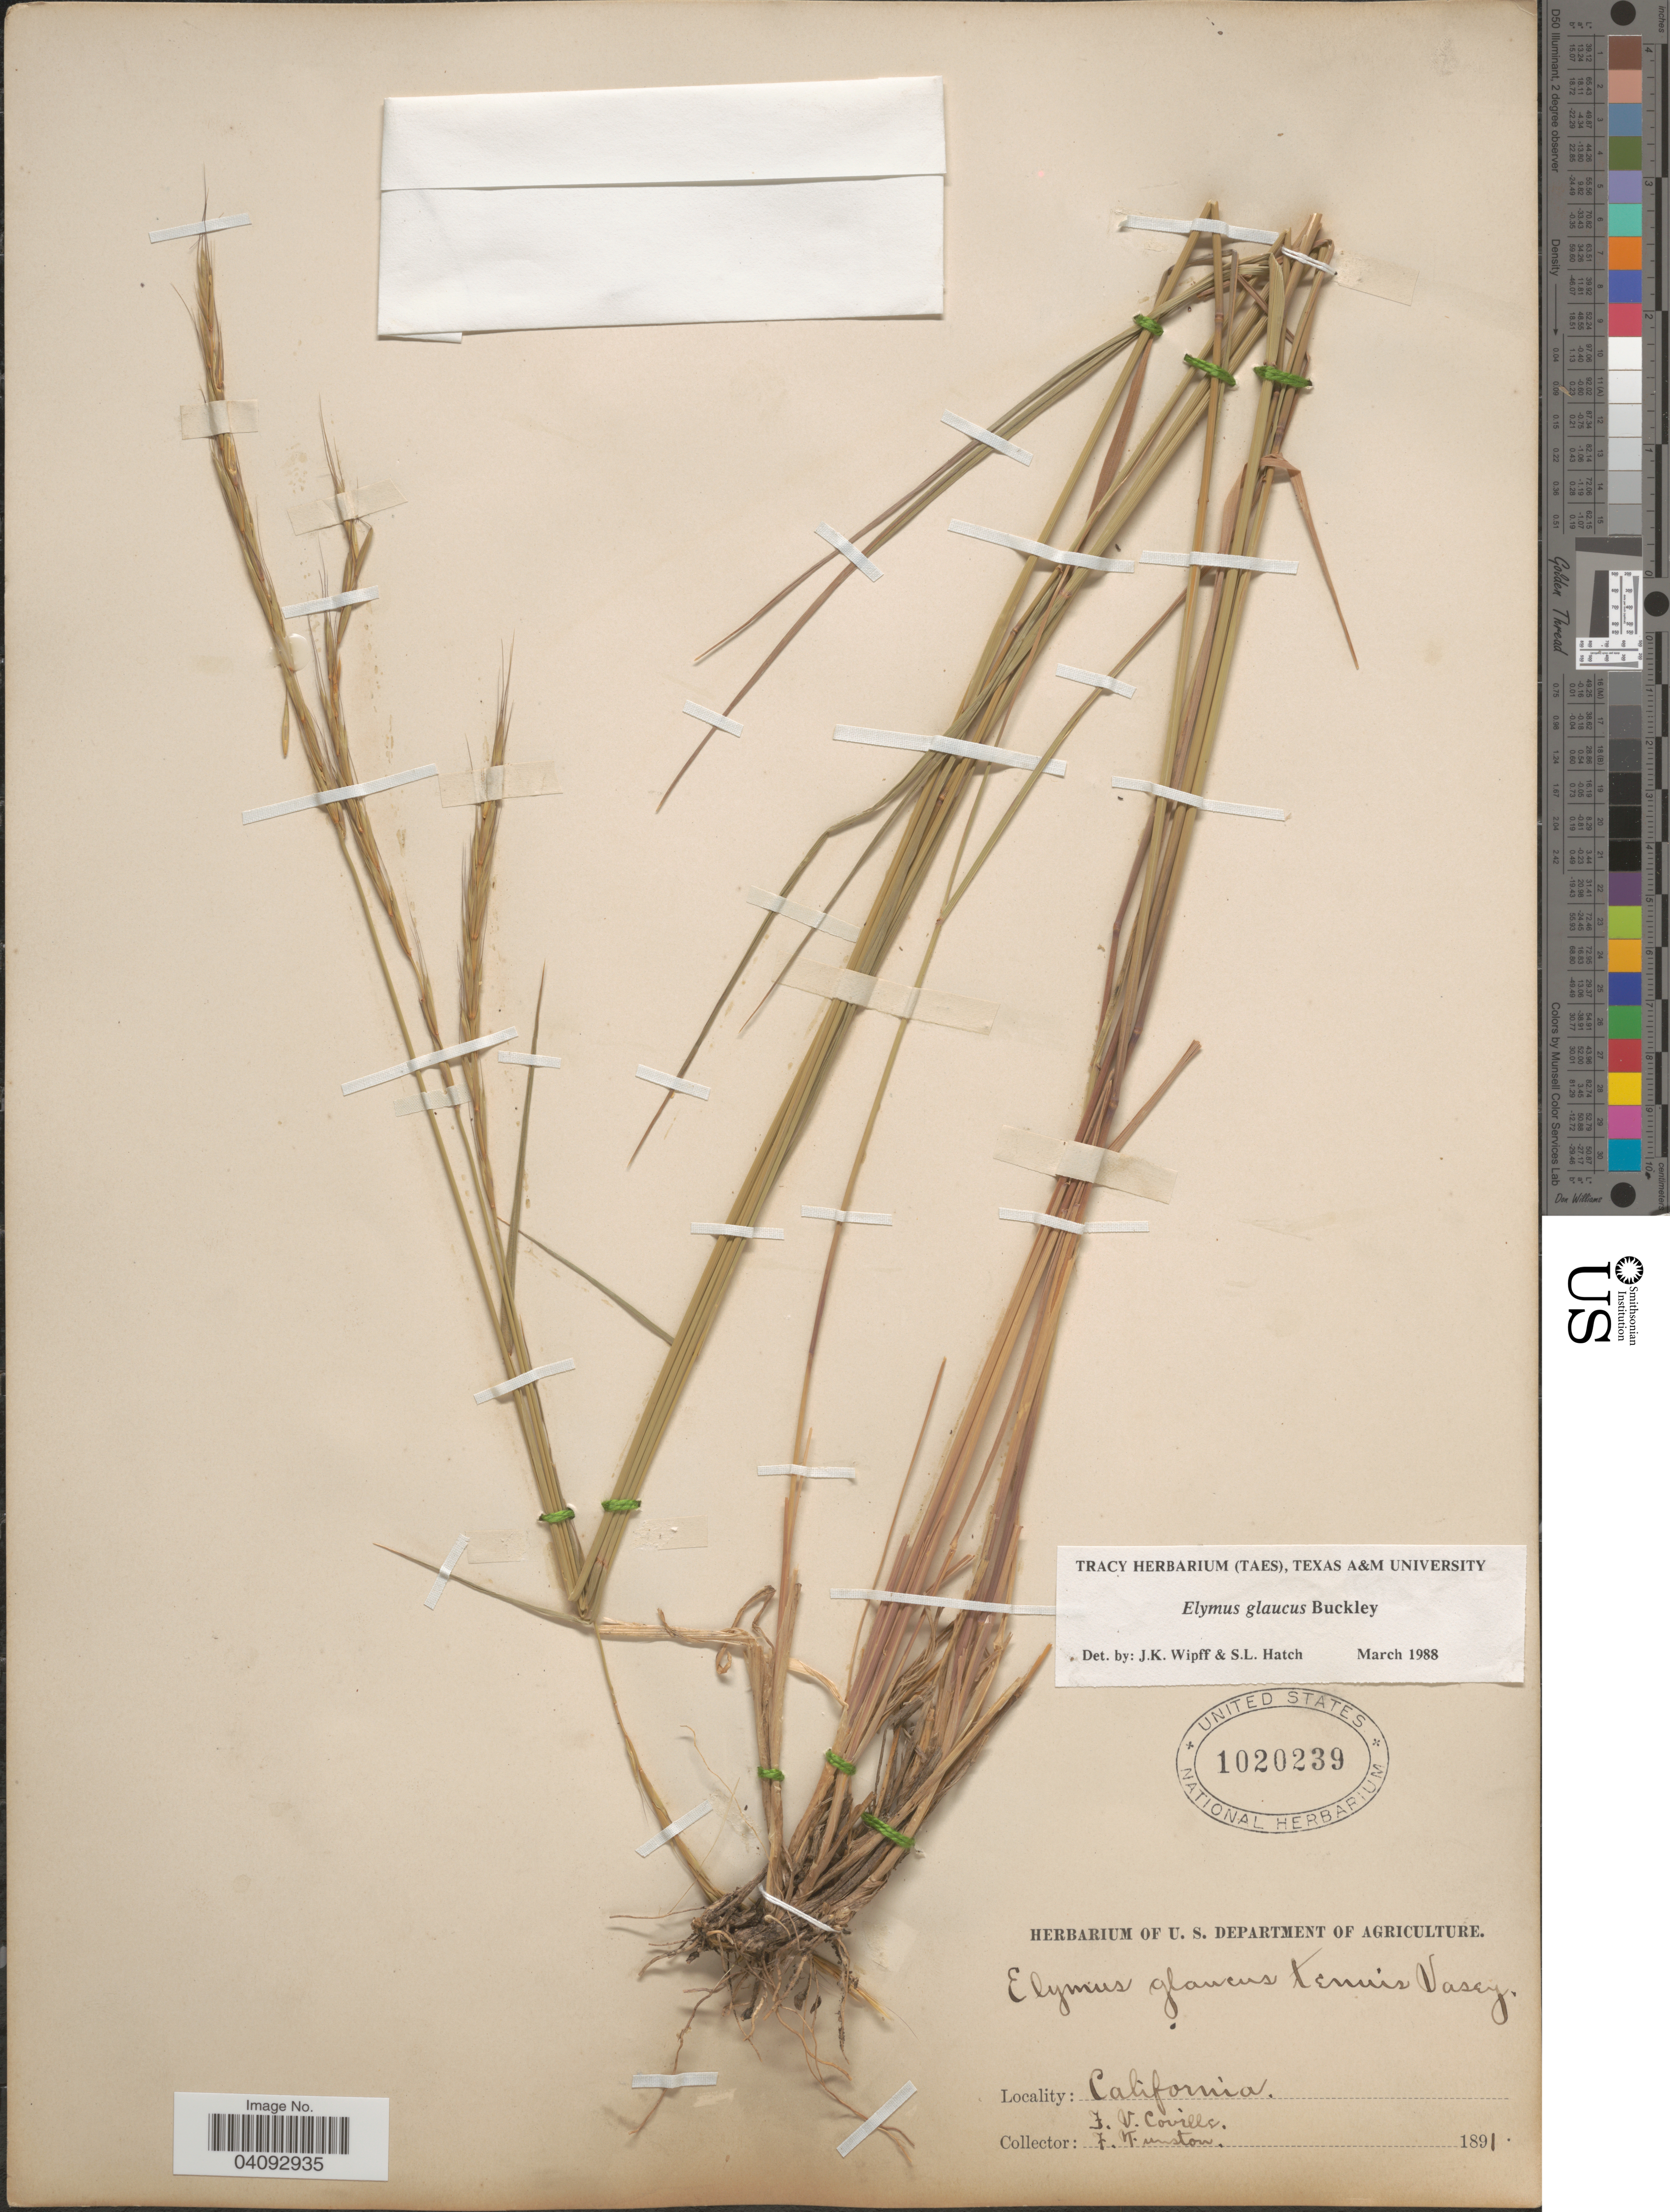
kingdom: Plantae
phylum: Tracheophyta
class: Liliopsida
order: Poales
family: Poaceae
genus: Elymus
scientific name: Elymus glaucus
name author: Buckley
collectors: F. V. Coville & F. Funston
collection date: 1891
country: United States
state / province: California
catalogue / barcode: US 1020239